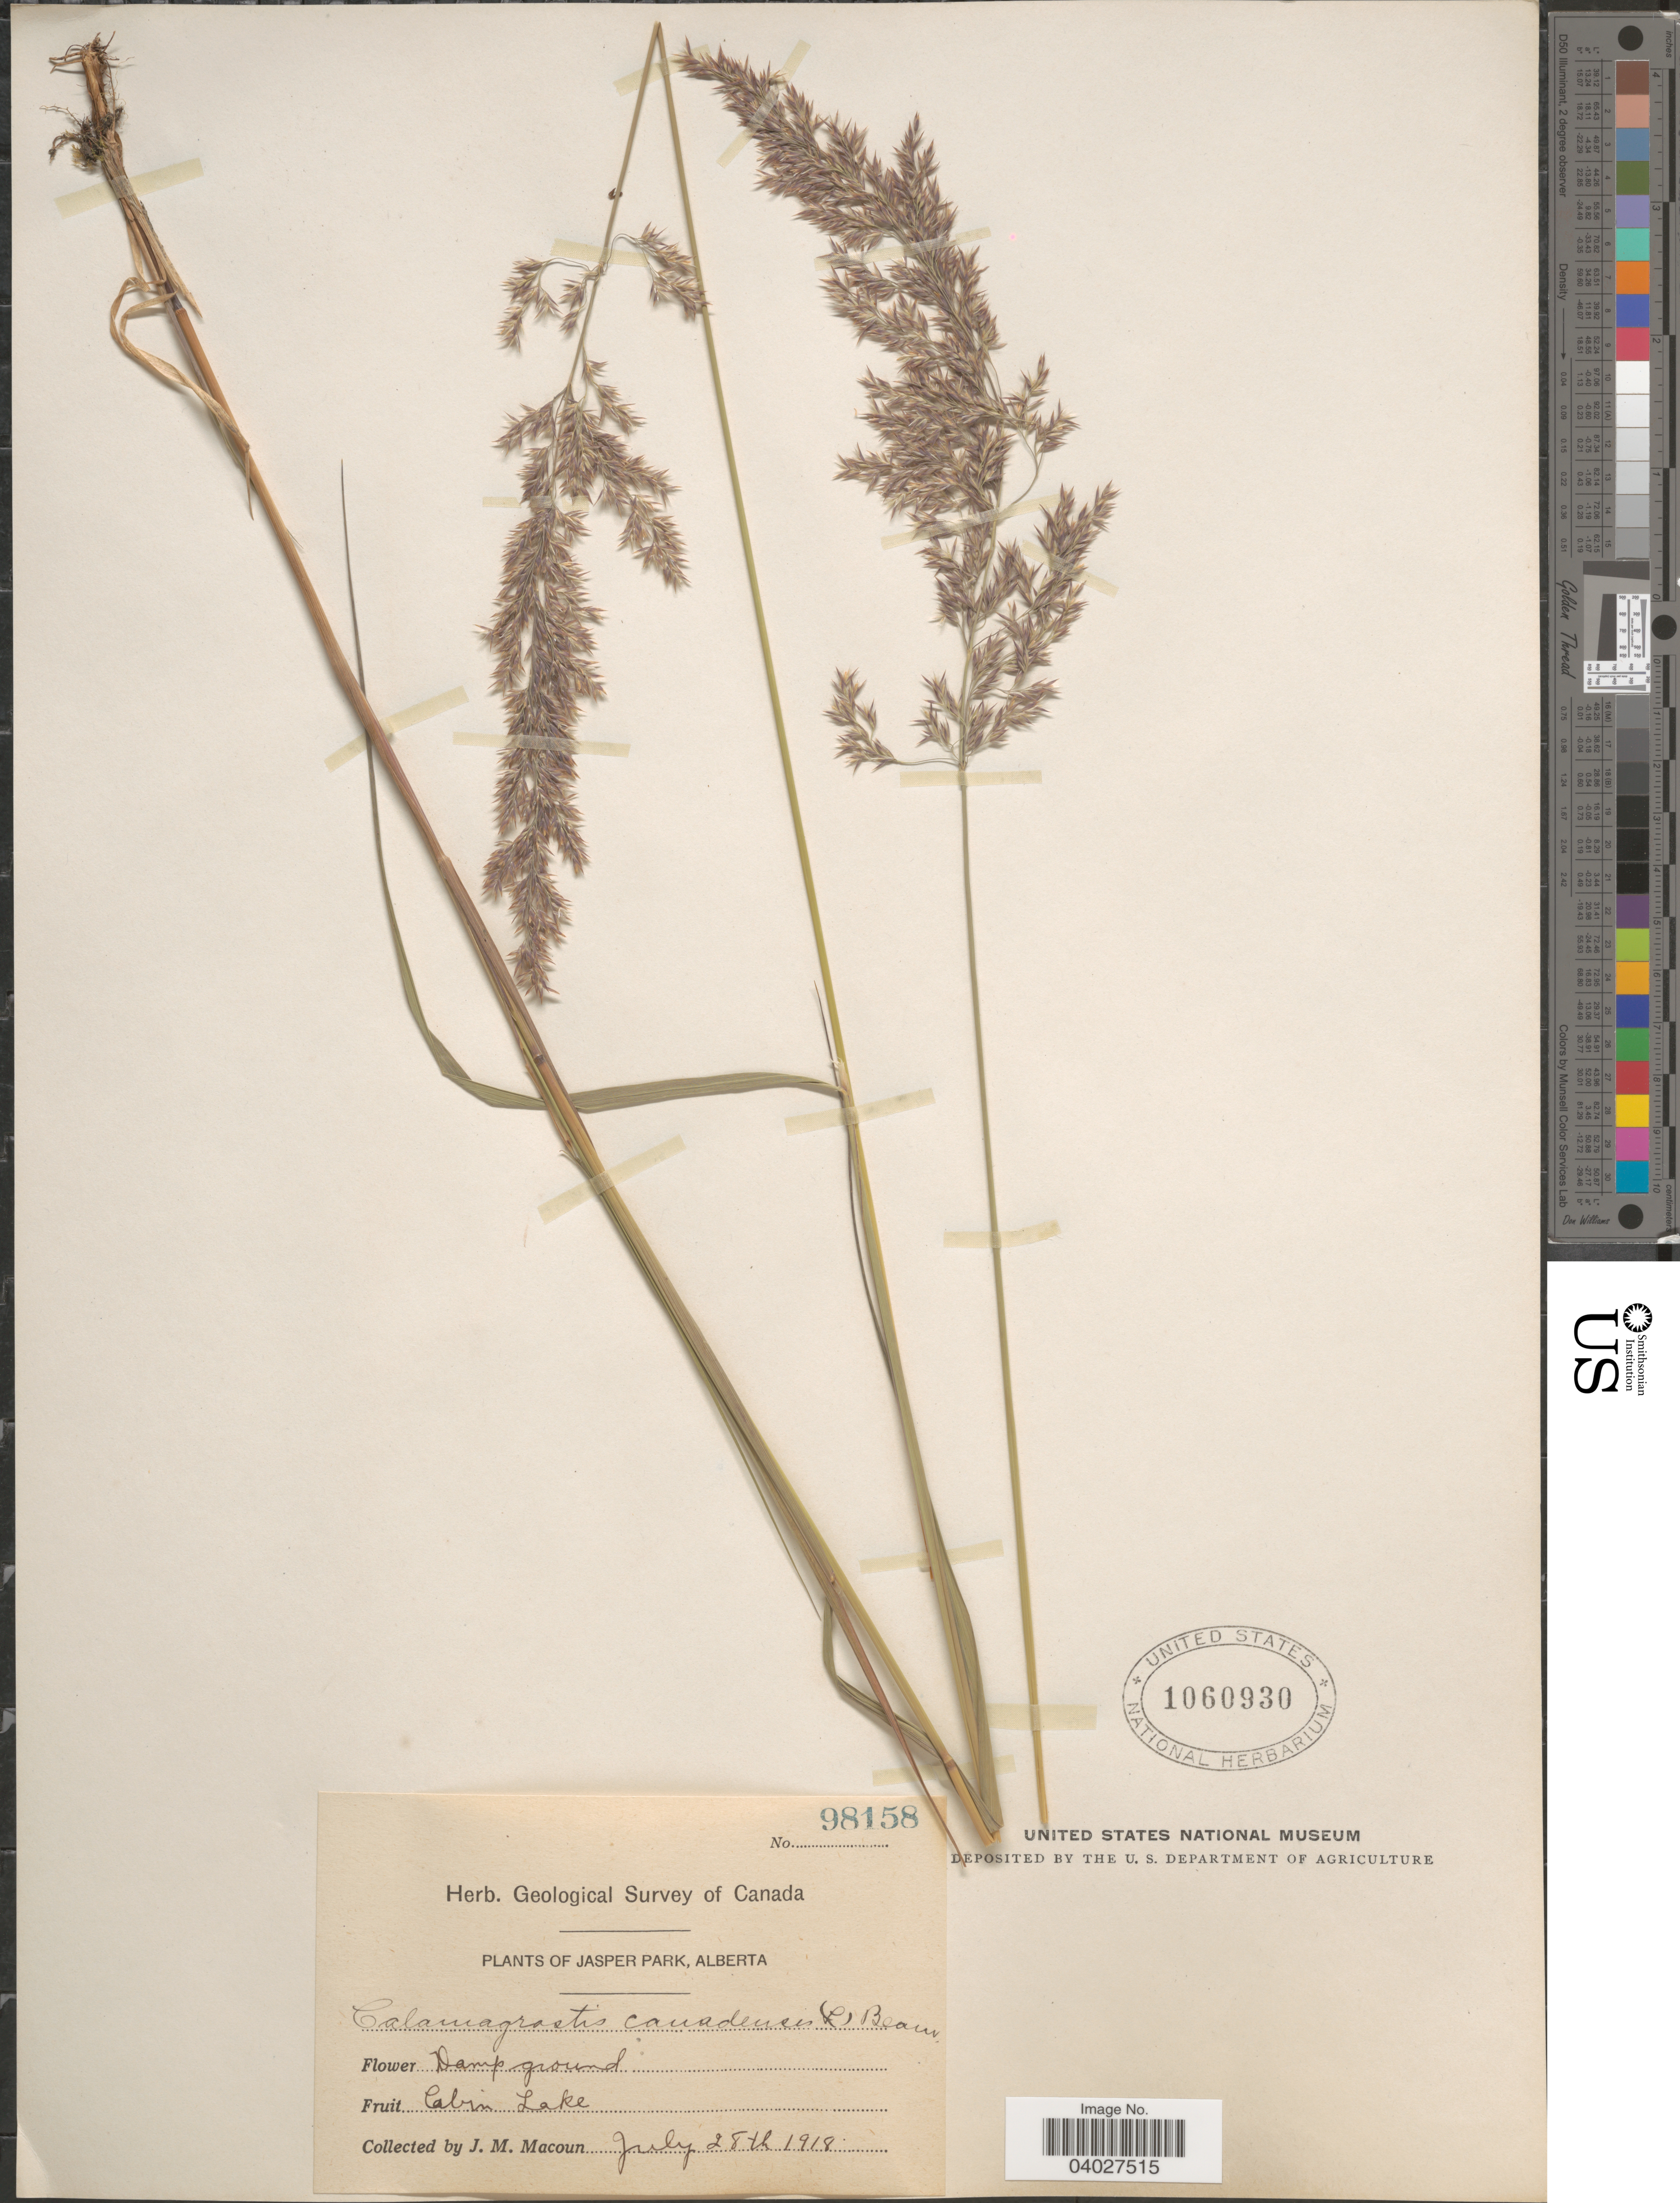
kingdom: Plantae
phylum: Tracheophyta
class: Liliopsida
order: Poales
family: Poaceae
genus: Calamagrostis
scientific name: Calamagrostis canadensis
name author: (Michx.) P. Beauv.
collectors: J. M. Macoun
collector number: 98158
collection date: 1918-07-28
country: Canada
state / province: Alberta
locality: Jasper Park. Damp ground. Cabin Lake.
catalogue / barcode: US 1060930